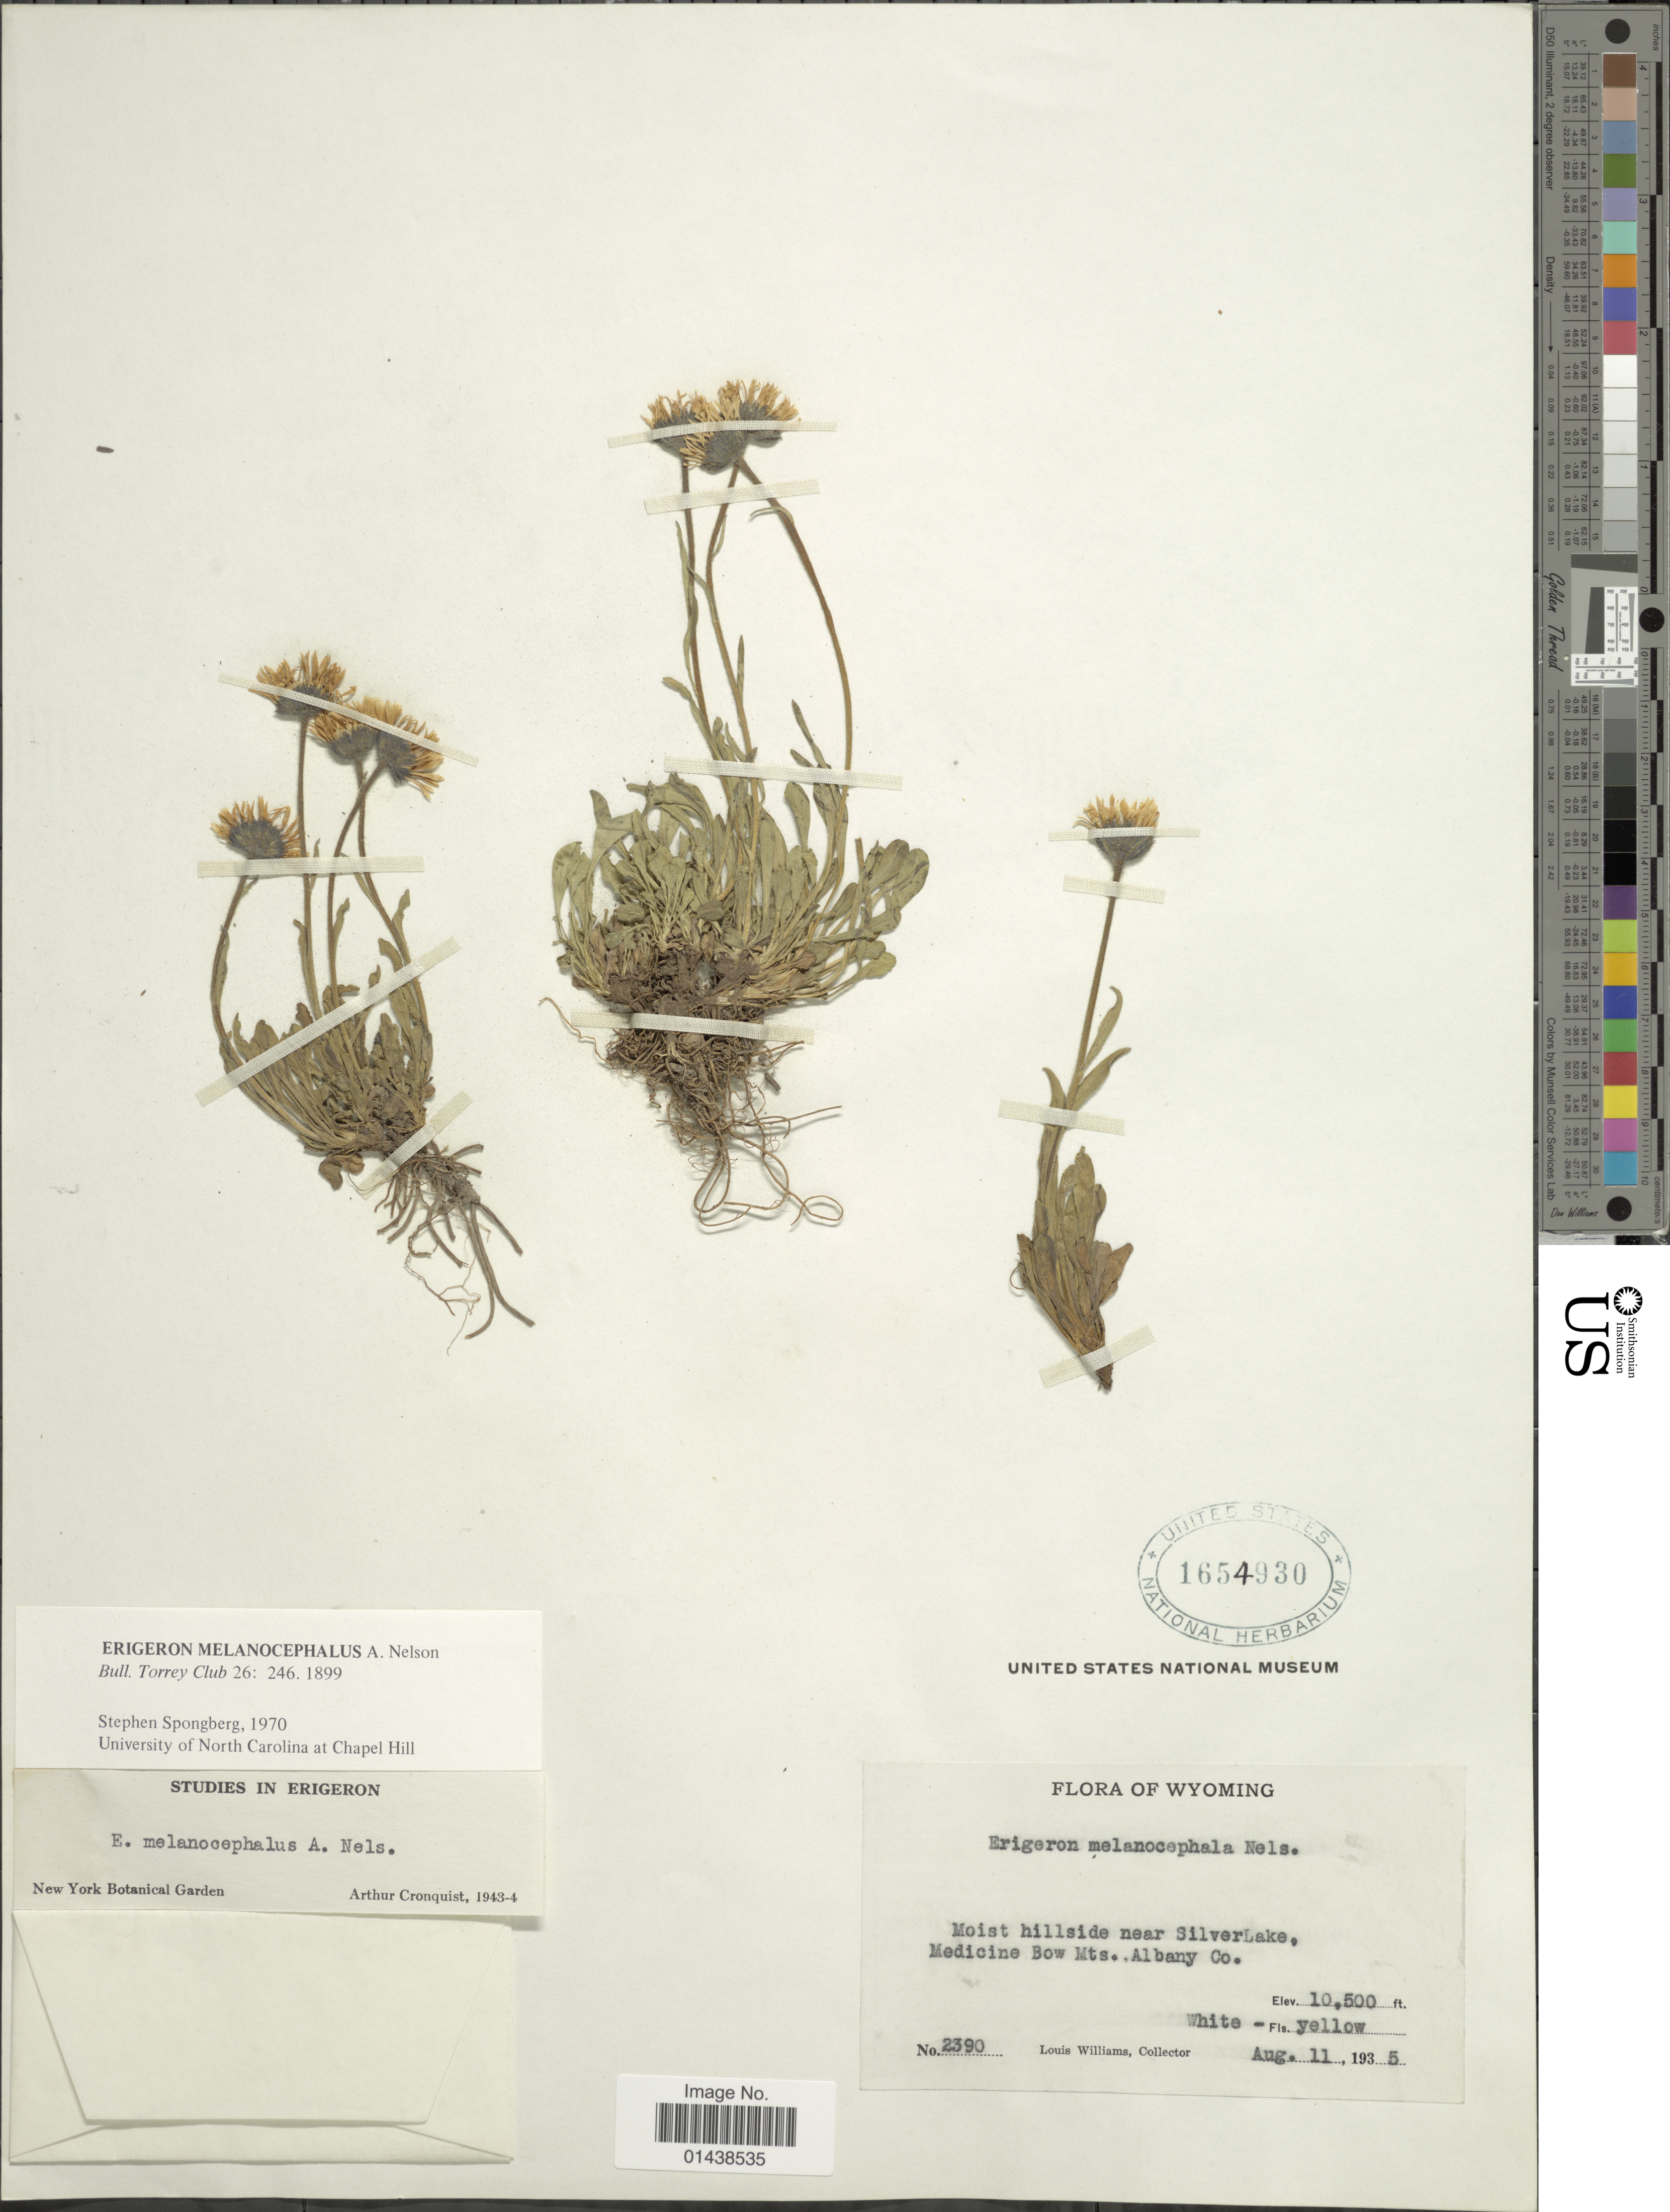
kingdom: Plantae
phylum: Tracheophyta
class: Magnoliopsida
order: Asterales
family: Asteraceae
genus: Erigeron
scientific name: Erigeron melanocephalus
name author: (A. Nelson) A. Nelson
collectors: L. G. Williams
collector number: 2390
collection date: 1935-08-11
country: United States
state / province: Wyoming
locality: Near Silverlake, Medicine Bow Mts., Albany Co.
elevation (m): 3200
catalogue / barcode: US 1654930